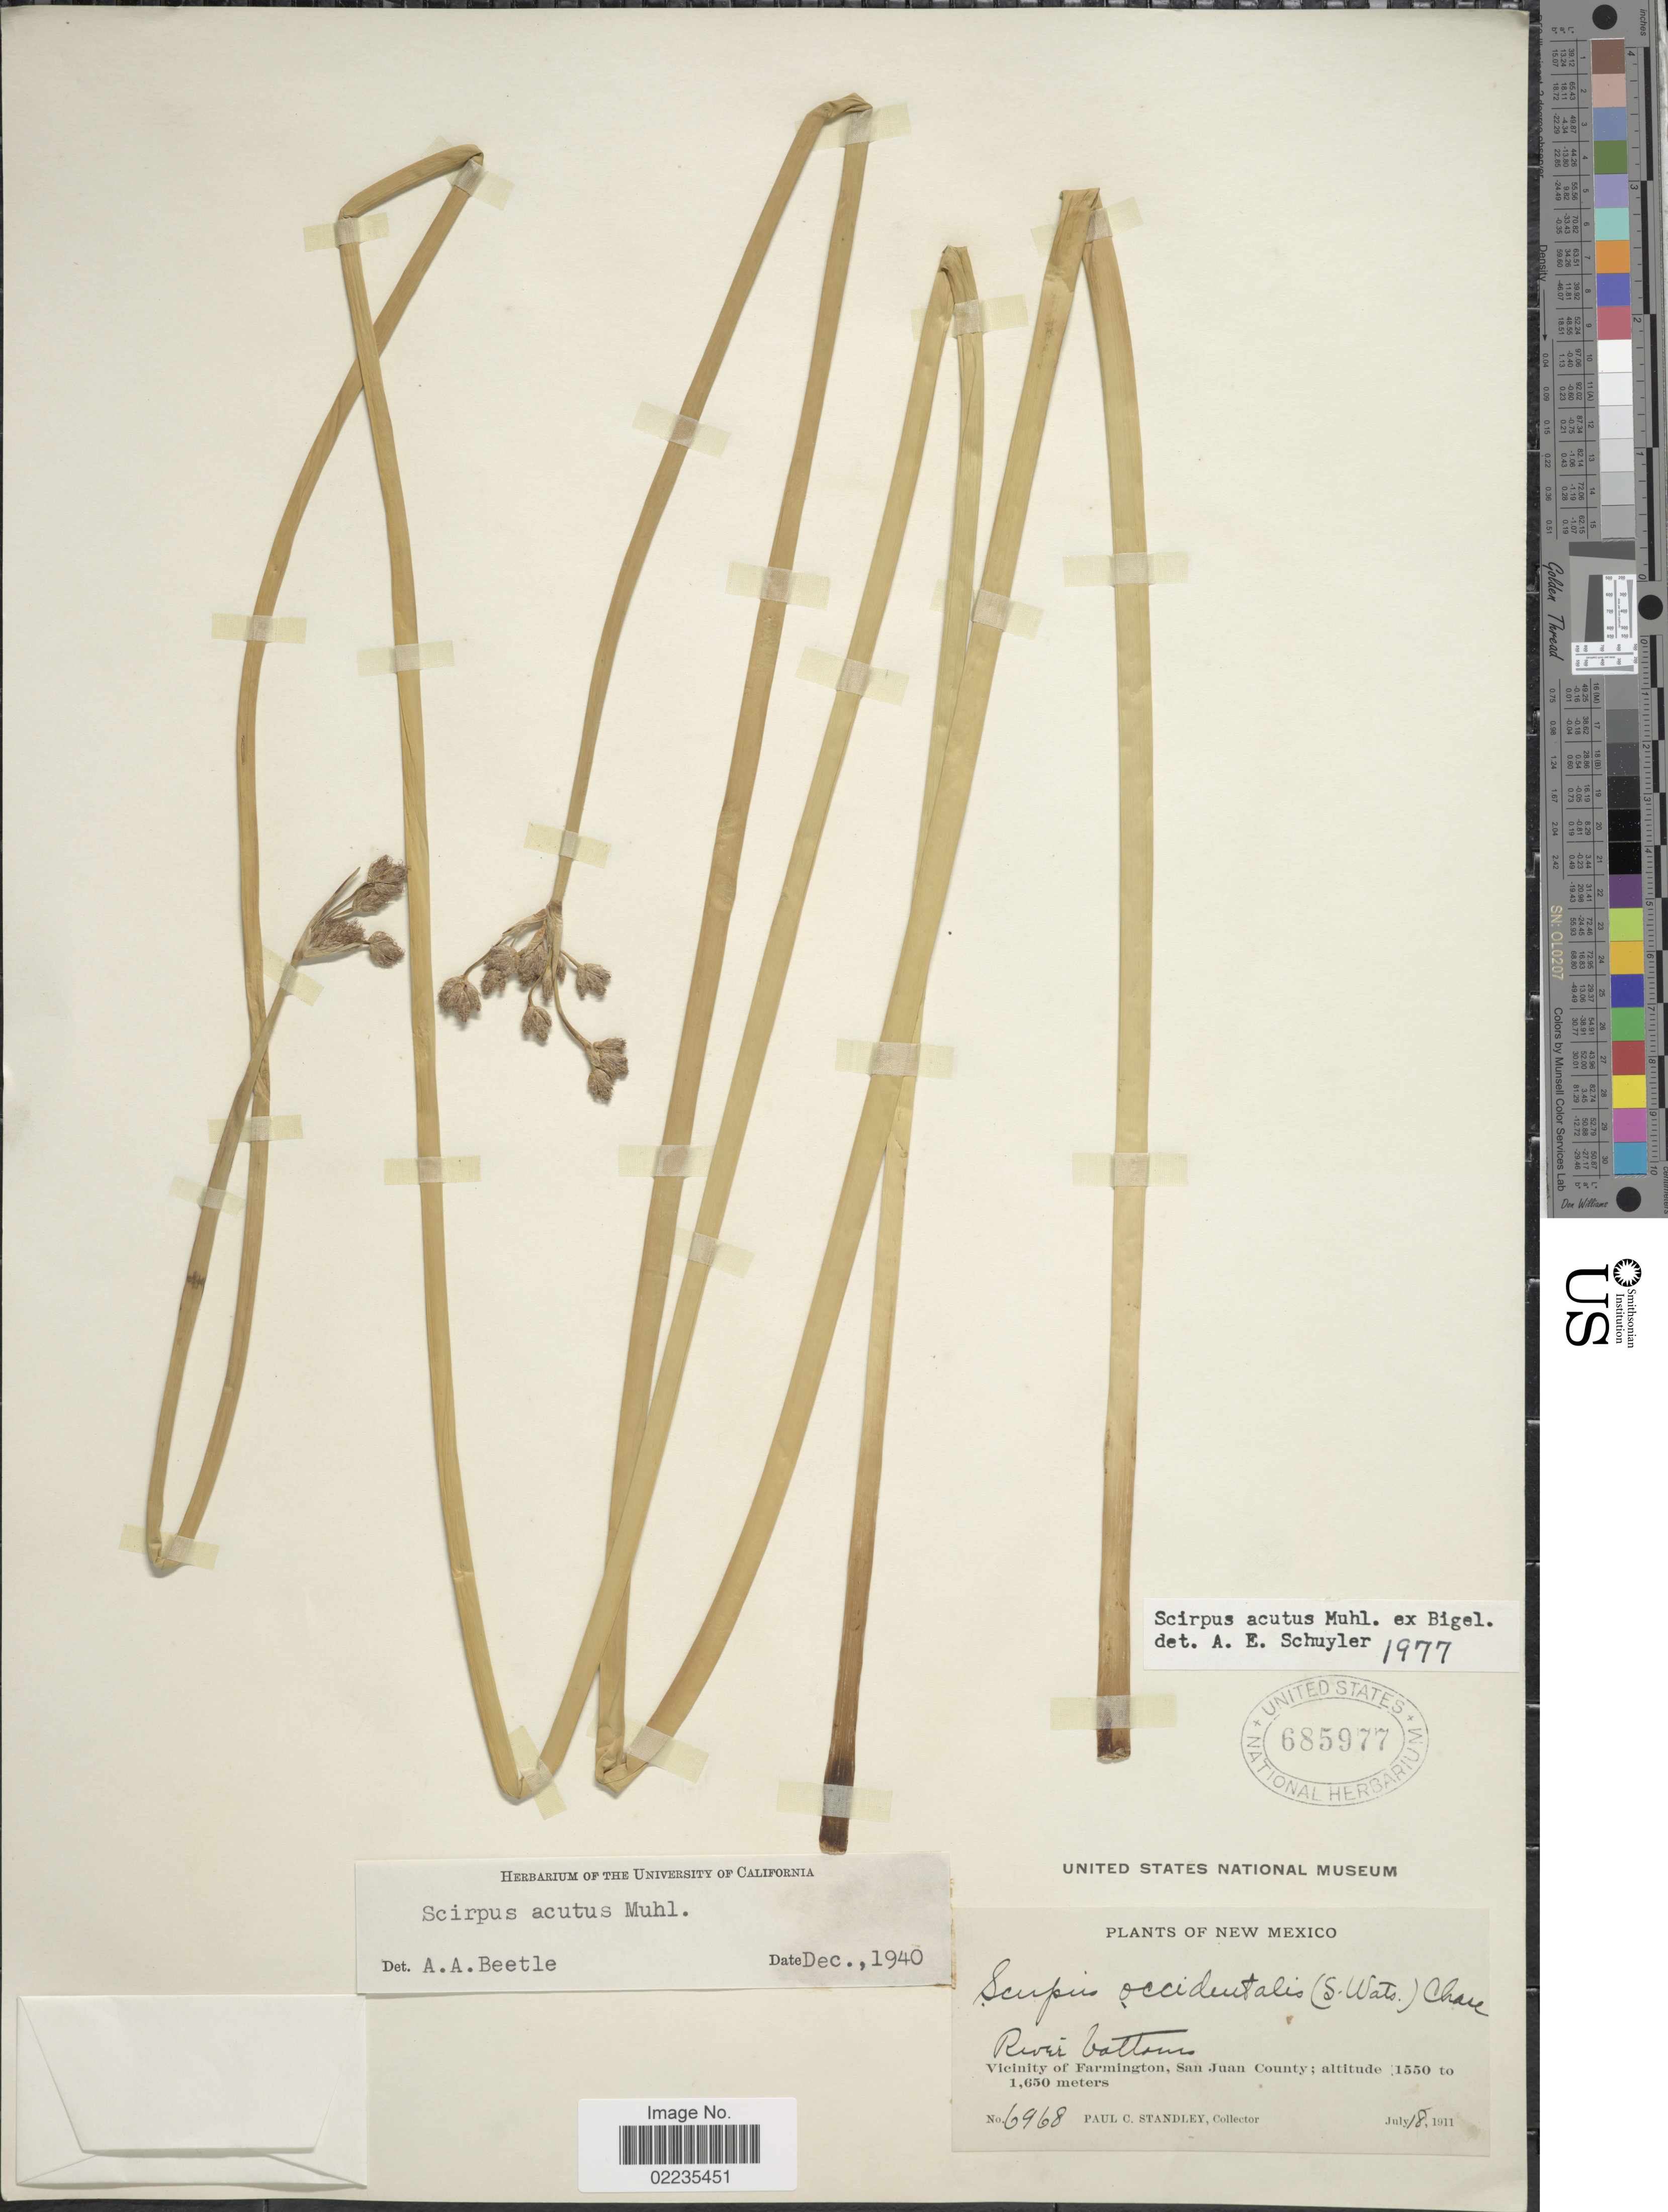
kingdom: Plantae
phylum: Tracheophyta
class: Liliopsida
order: Poales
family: Cyperaceae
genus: Schoenoplectus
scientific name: Schoenoplectus acutus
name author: (Muhl. ex Bigelow) Á. Löve & D. Löve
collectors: P. C. Standley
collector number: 6968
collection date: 1911-07-18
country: United States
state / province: New Mexico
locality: Vicinity of Farmington, San Juan County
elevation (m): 1550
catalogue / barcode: US 685977